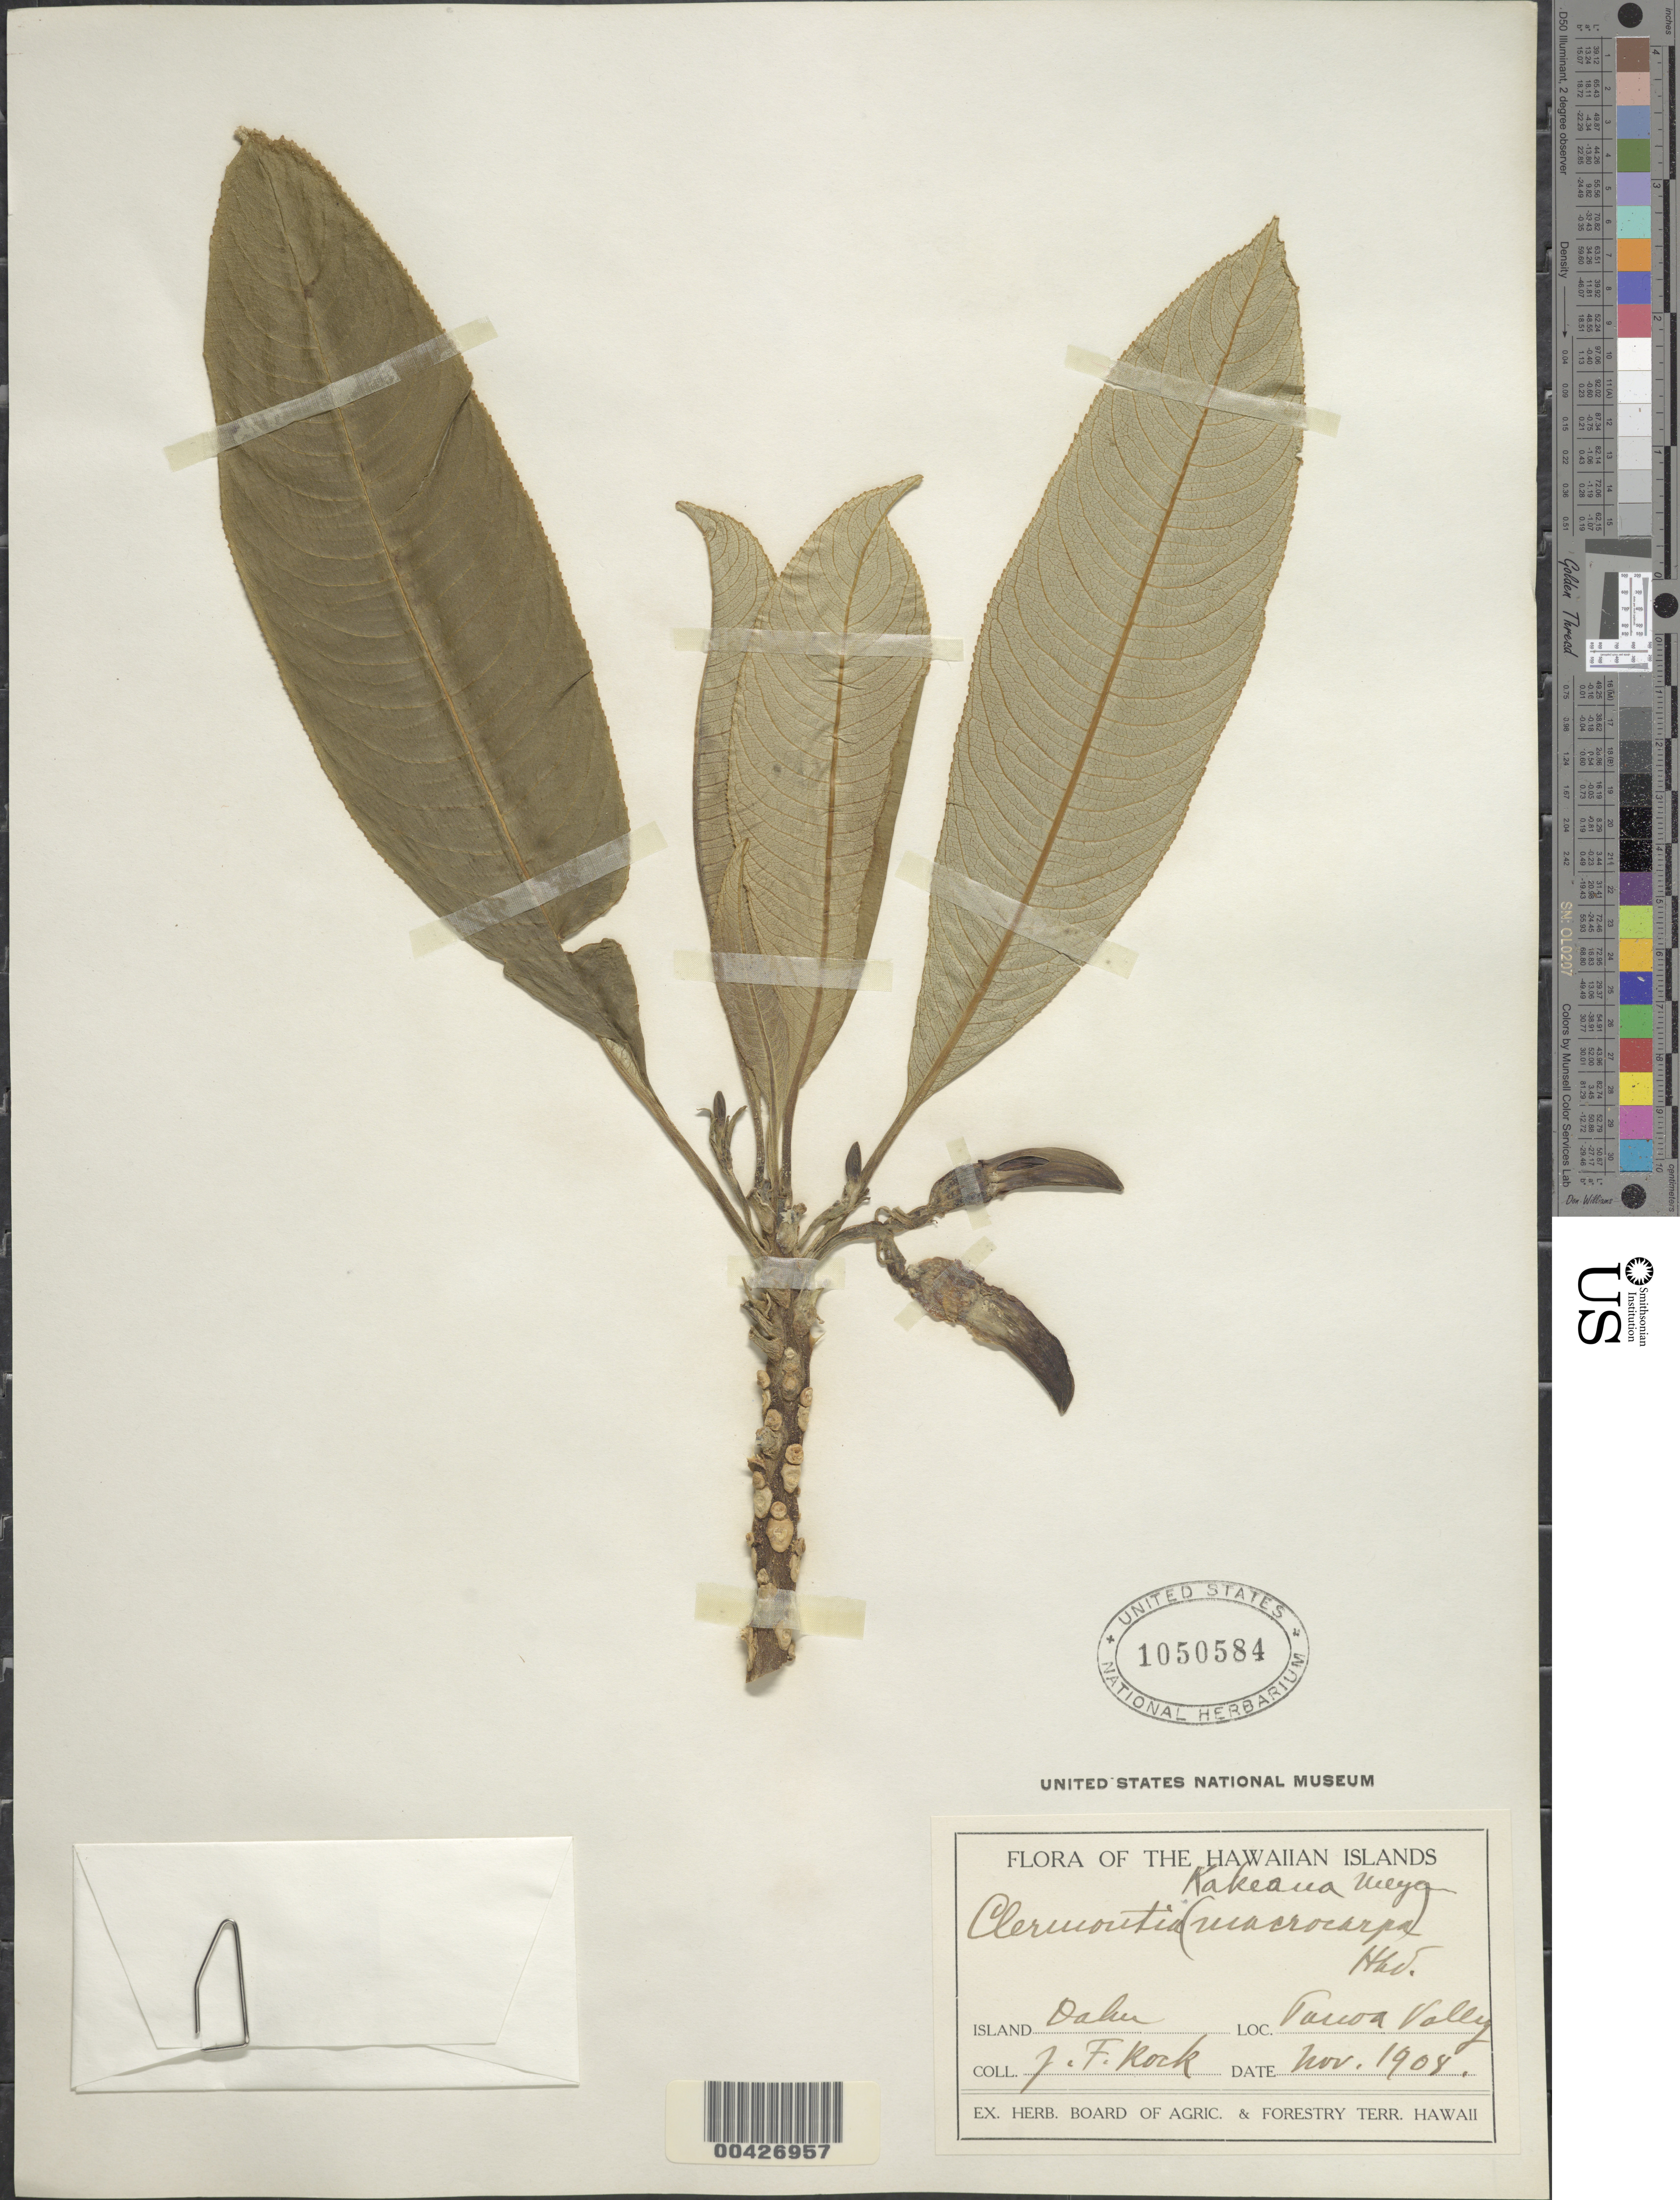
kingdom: Plantae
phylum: Tracheophyta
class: Magnoliopsida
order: Asterales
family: Campanulaceae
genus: Clermontia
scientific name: Clermontia kakeana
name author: Meyen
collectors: J. F. Rock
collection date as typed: Nov 1908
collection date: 1908-11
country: United States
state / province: Hawaii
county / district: Honolulu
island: Oahu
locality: Pauoa Valley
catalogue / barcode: US 1050584